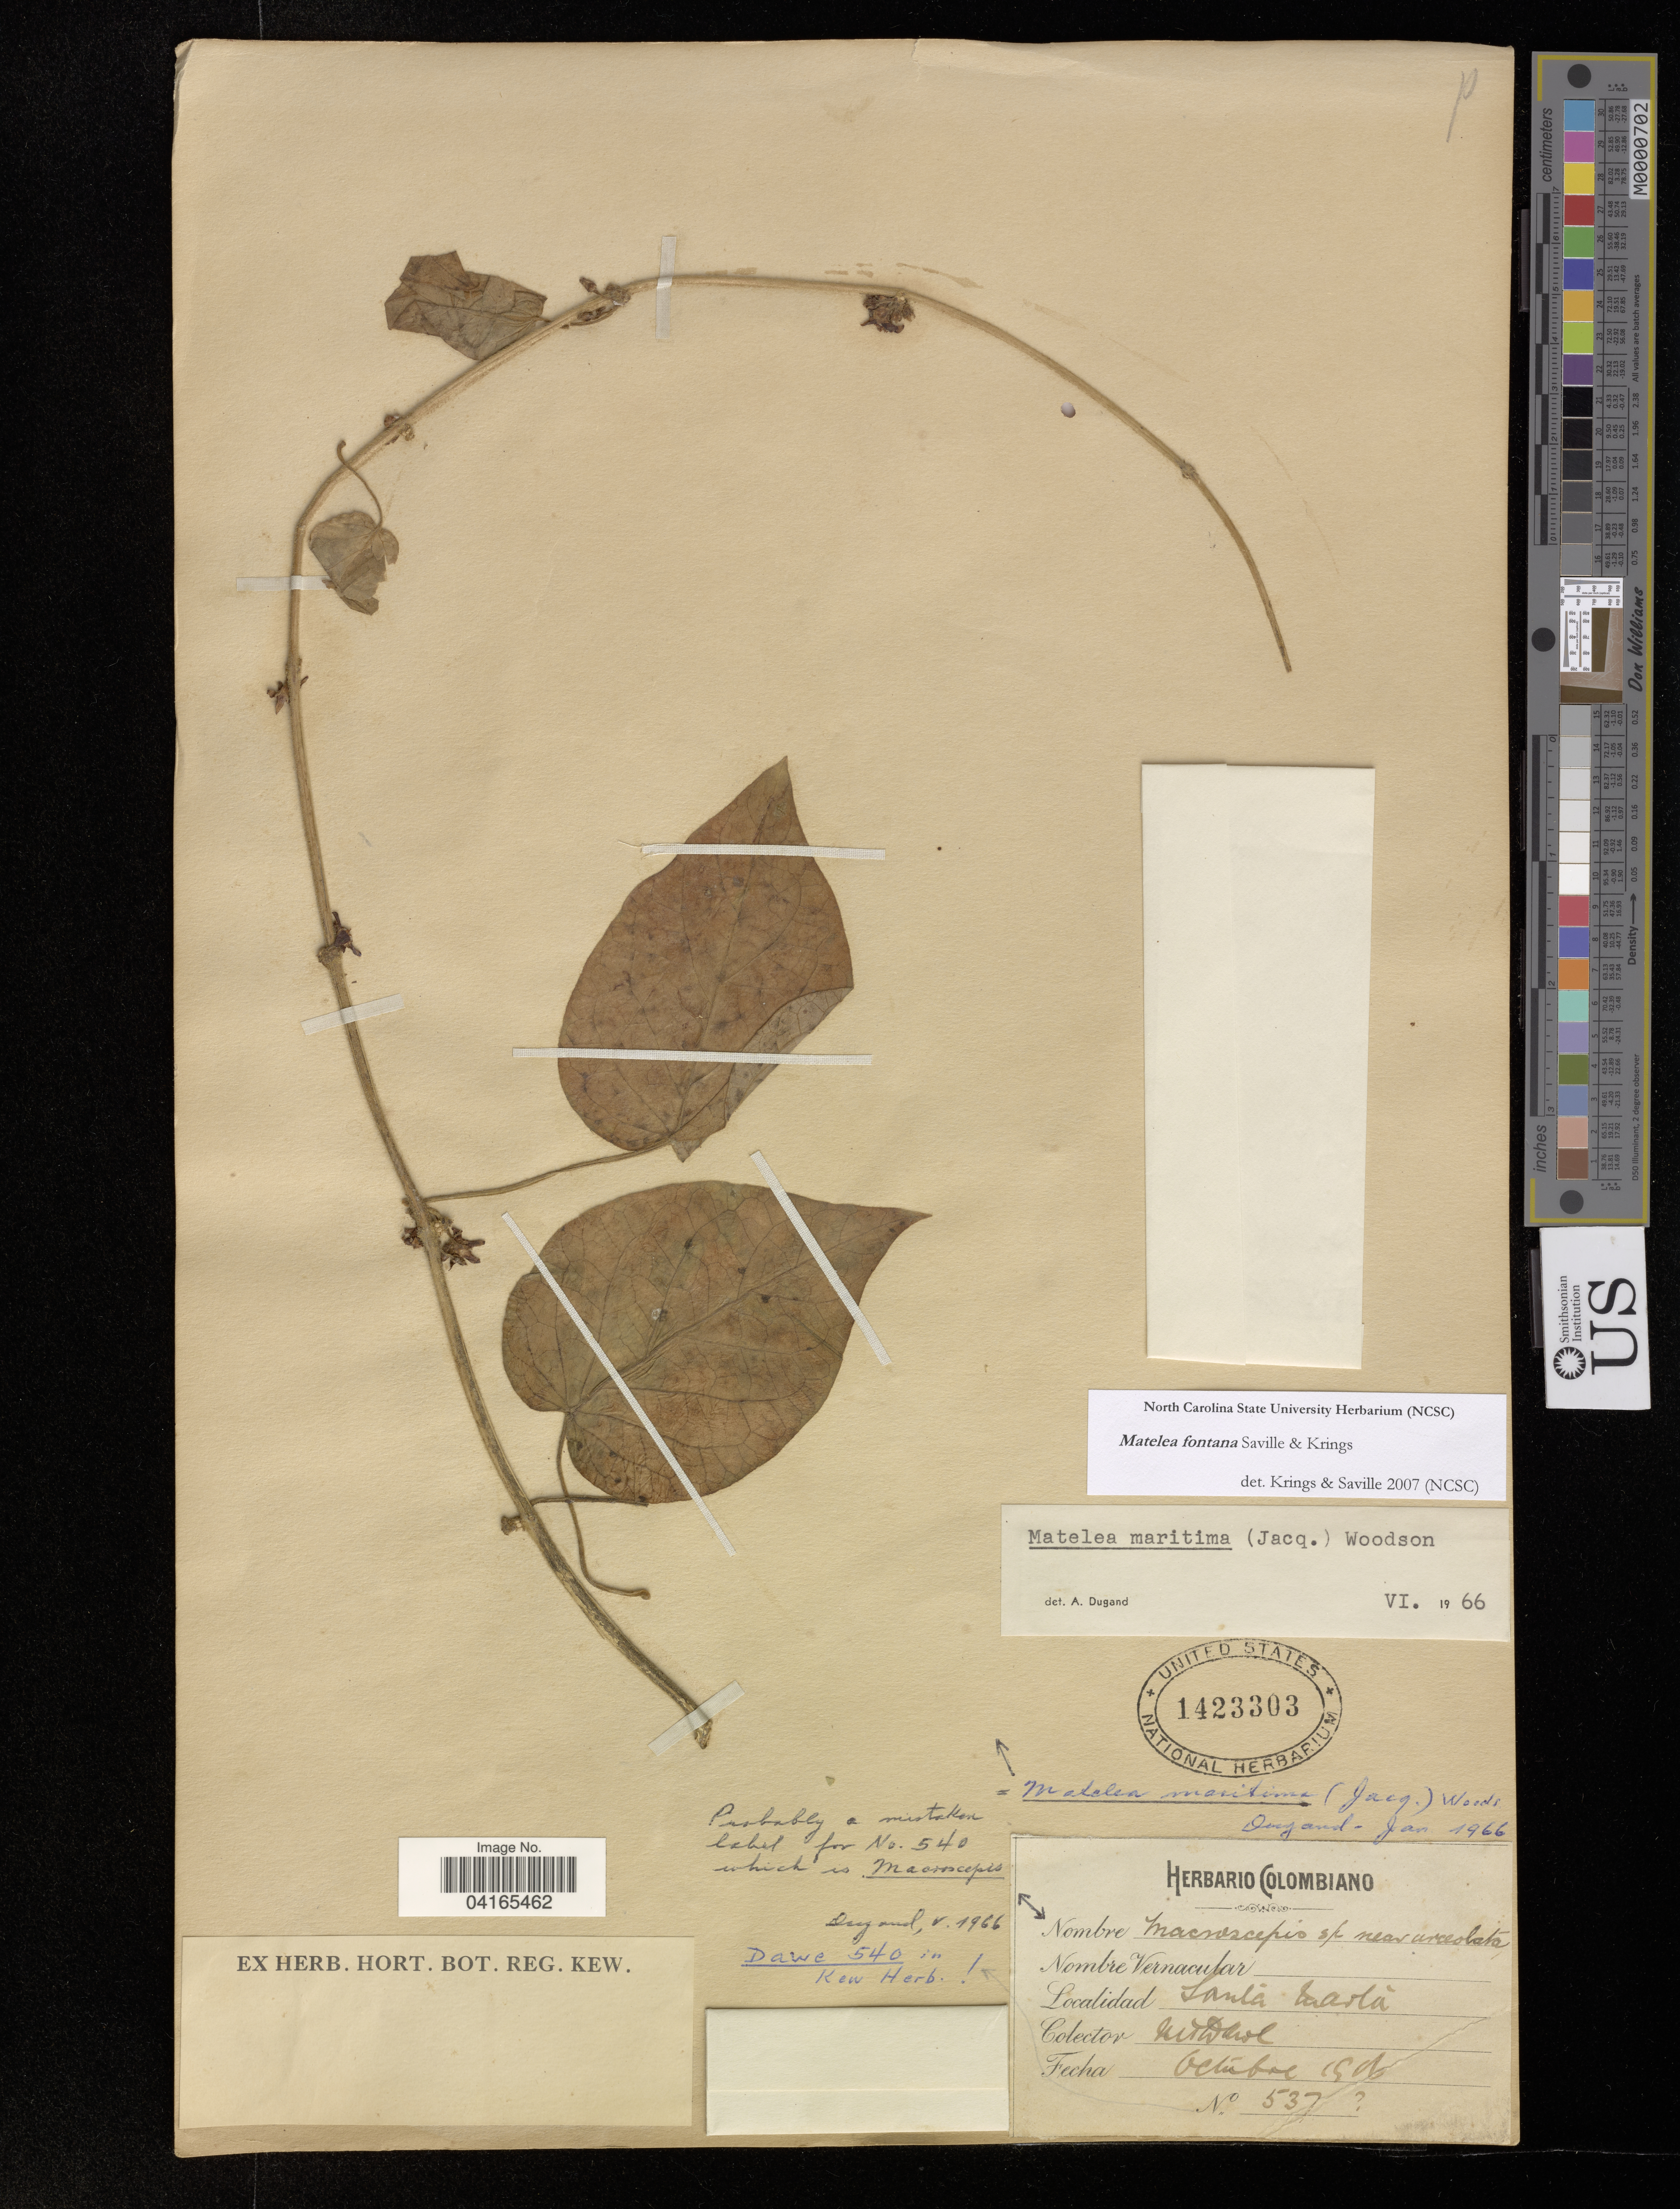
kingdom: Plantae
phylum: Tracheophyta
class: Magnoliopsida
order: Gentianales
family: Apocynaceae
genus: Matelea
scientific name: Matelea fontana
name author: Saville & Krings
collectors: Dawe, --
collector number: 537?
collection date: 1906-10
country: Colombia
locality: Santa Marta.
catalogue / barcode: US 1423303